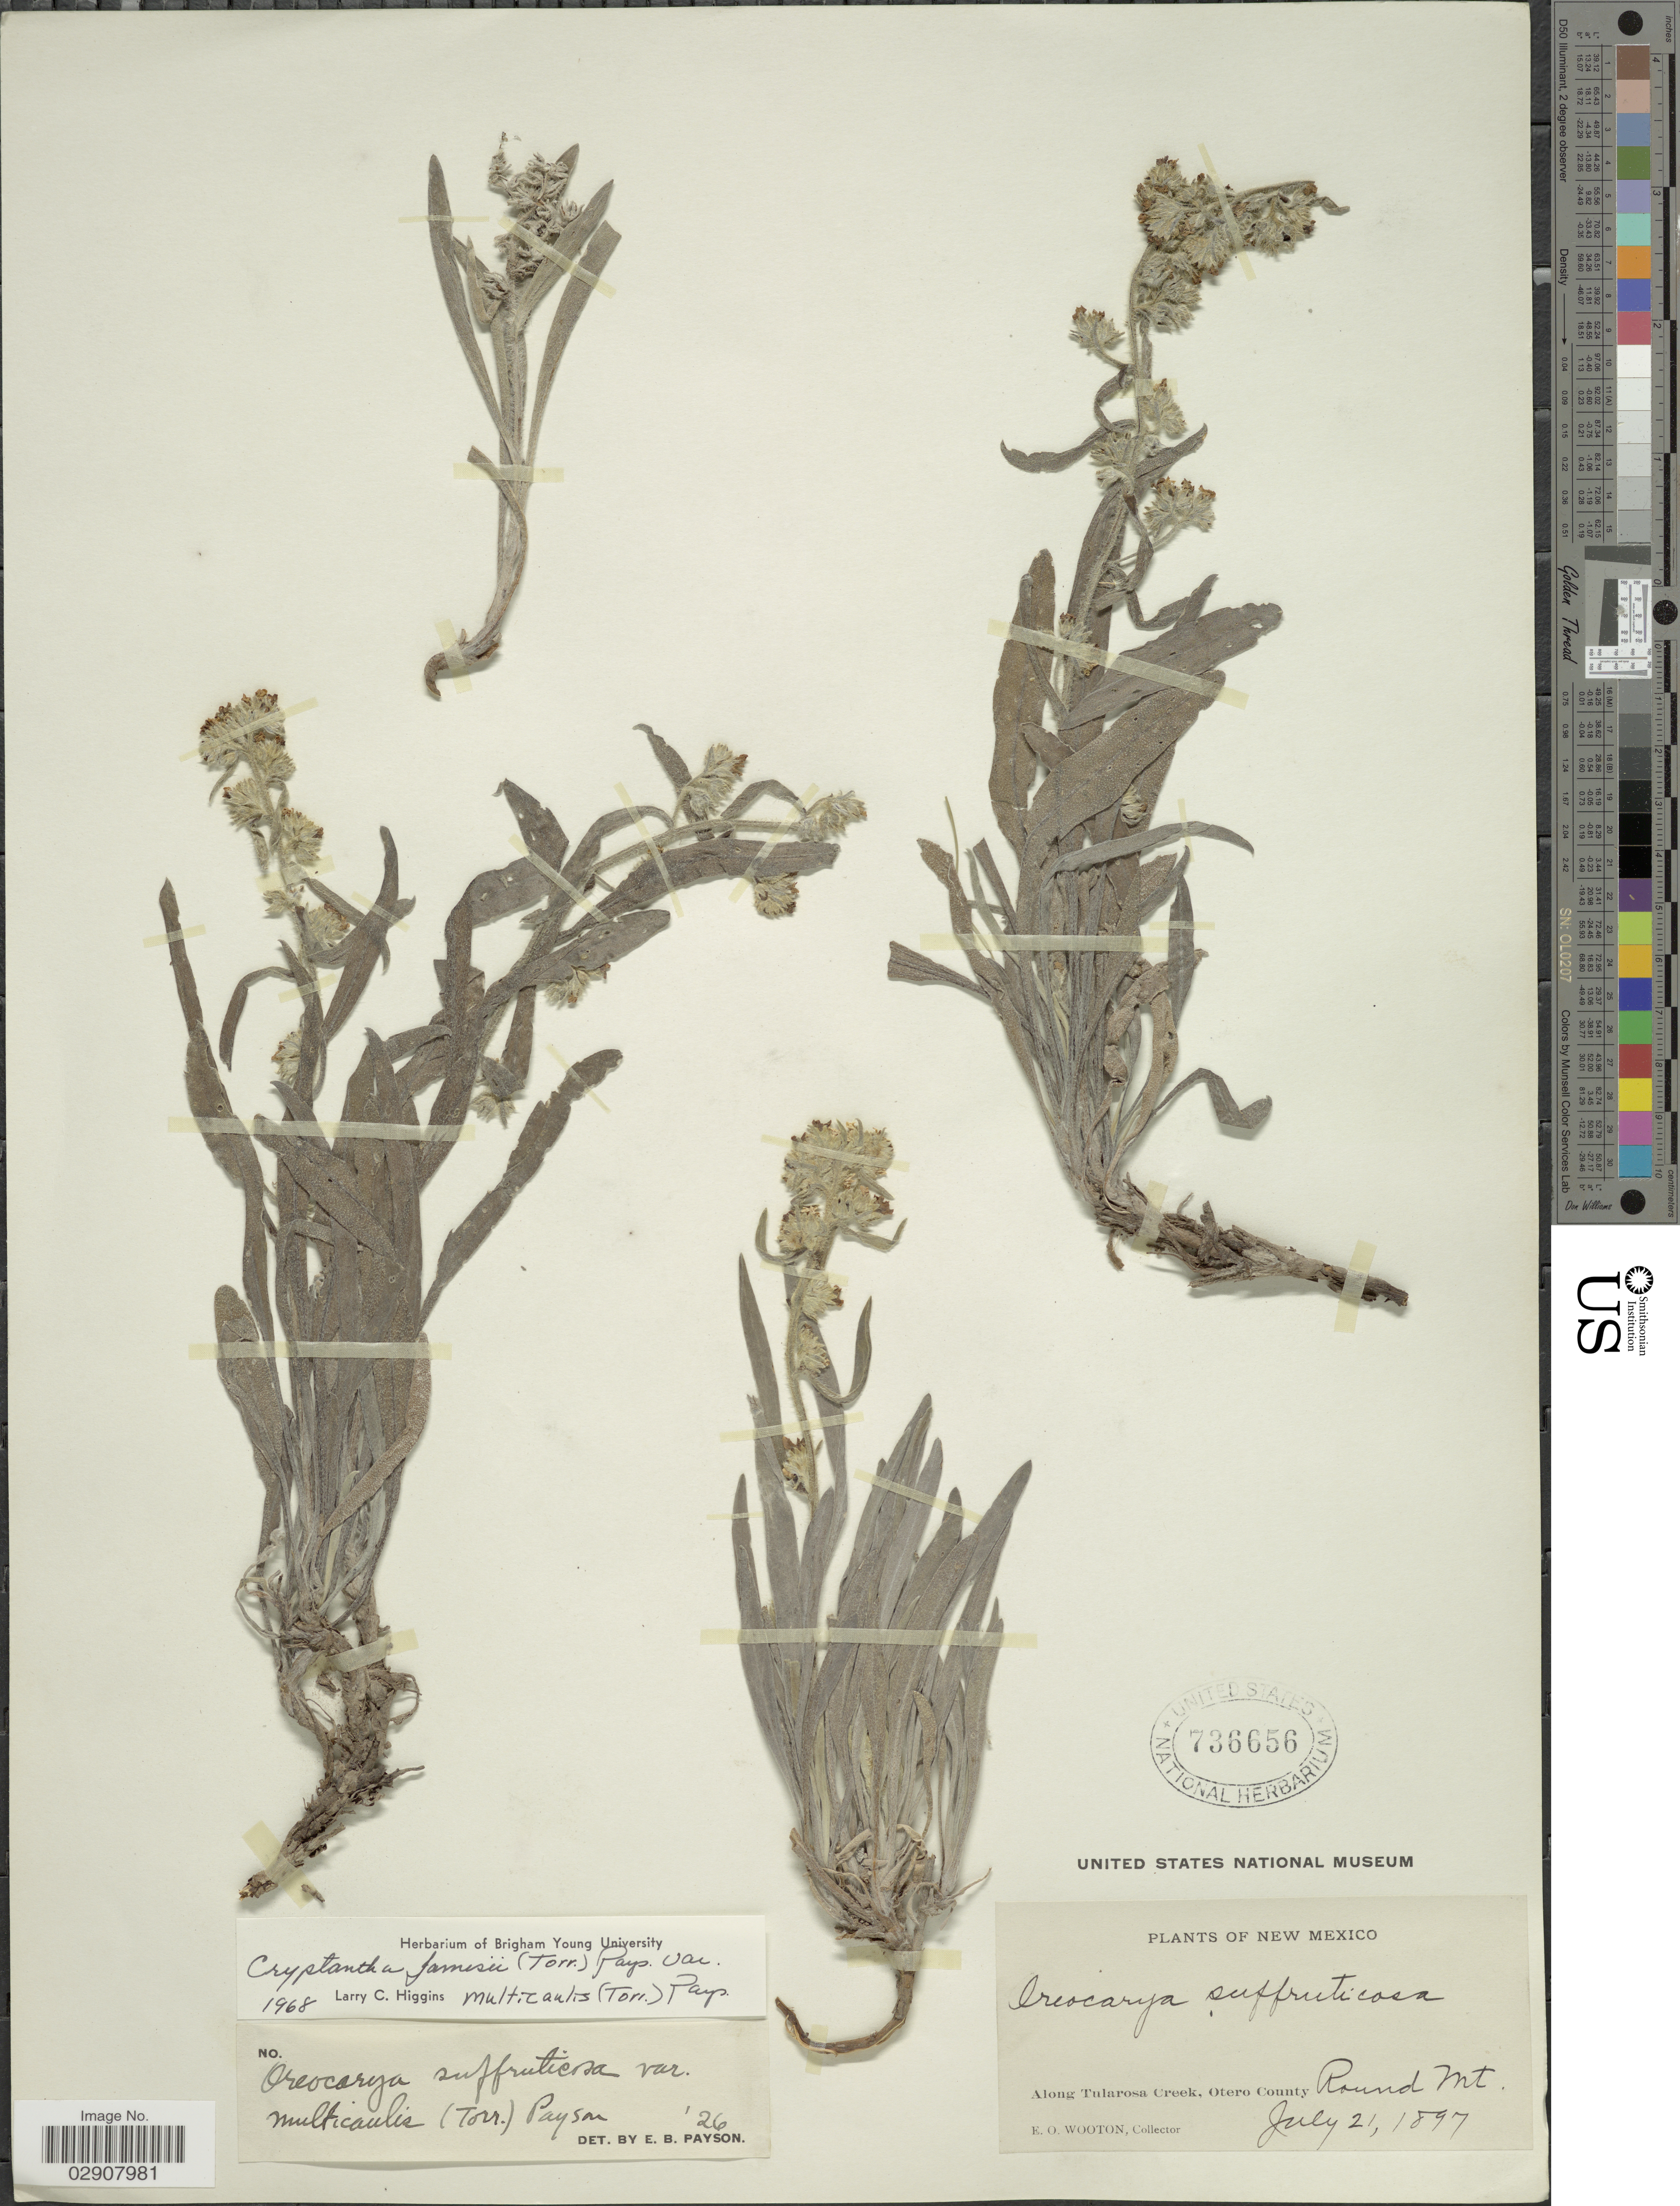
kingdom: Plantae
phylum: Tracheophyta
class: Magnoliopsida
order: Boraginales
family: Boraginaceae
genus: Cryptantha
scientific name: Cryptantha jamesii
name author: (Torr.) Payson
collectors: E. O. Wooton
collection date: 1897-07-21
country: United States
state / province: New Mexico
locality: Along Tularosa Creek, Otero County, Round mt.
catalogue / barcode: US 736656